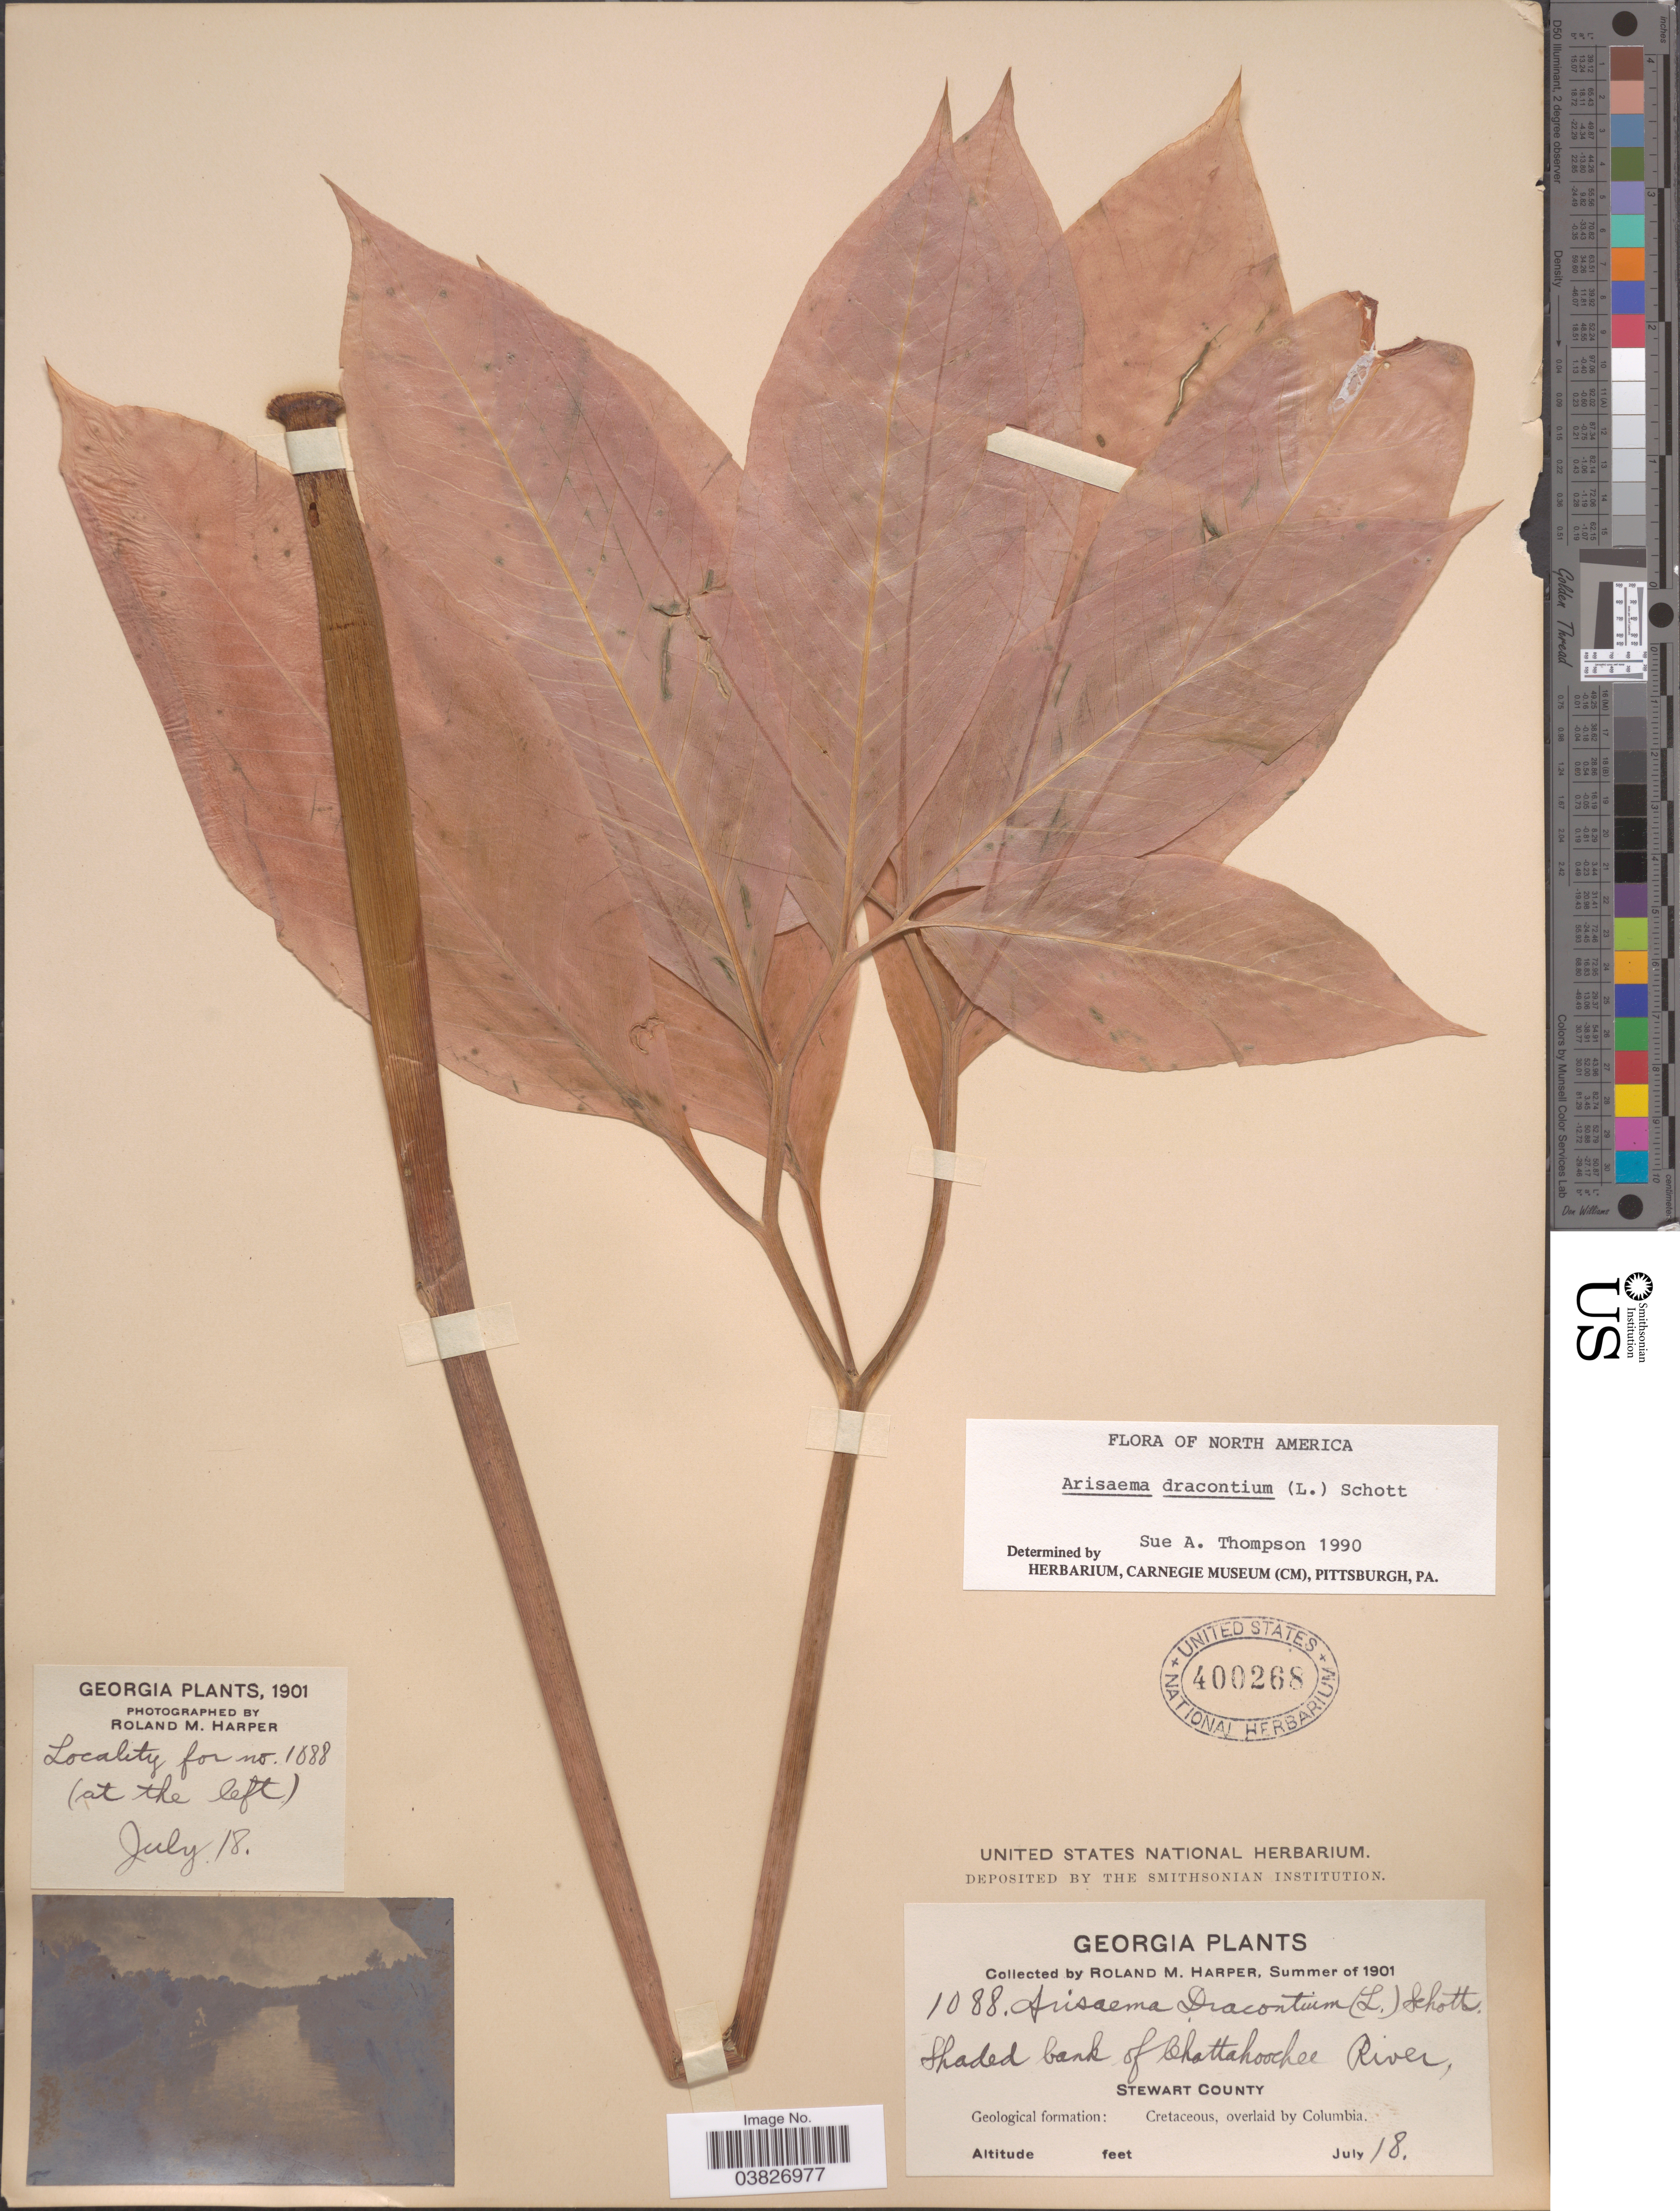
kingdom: Plantae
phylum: Tracheophyta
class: Liliopsida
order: Alismatales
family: Araceae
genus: Arisaema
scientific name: Arisaema dracontium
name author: (L.) Schott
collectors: R. M. Harper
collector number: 1088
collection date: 1901-07-18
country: United States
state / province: Georgia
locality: Shaded bank of Chattahoochee River. Stewart County. Geological formation: Cretaceous, overlaid by Columbia.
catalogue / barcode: US 400268